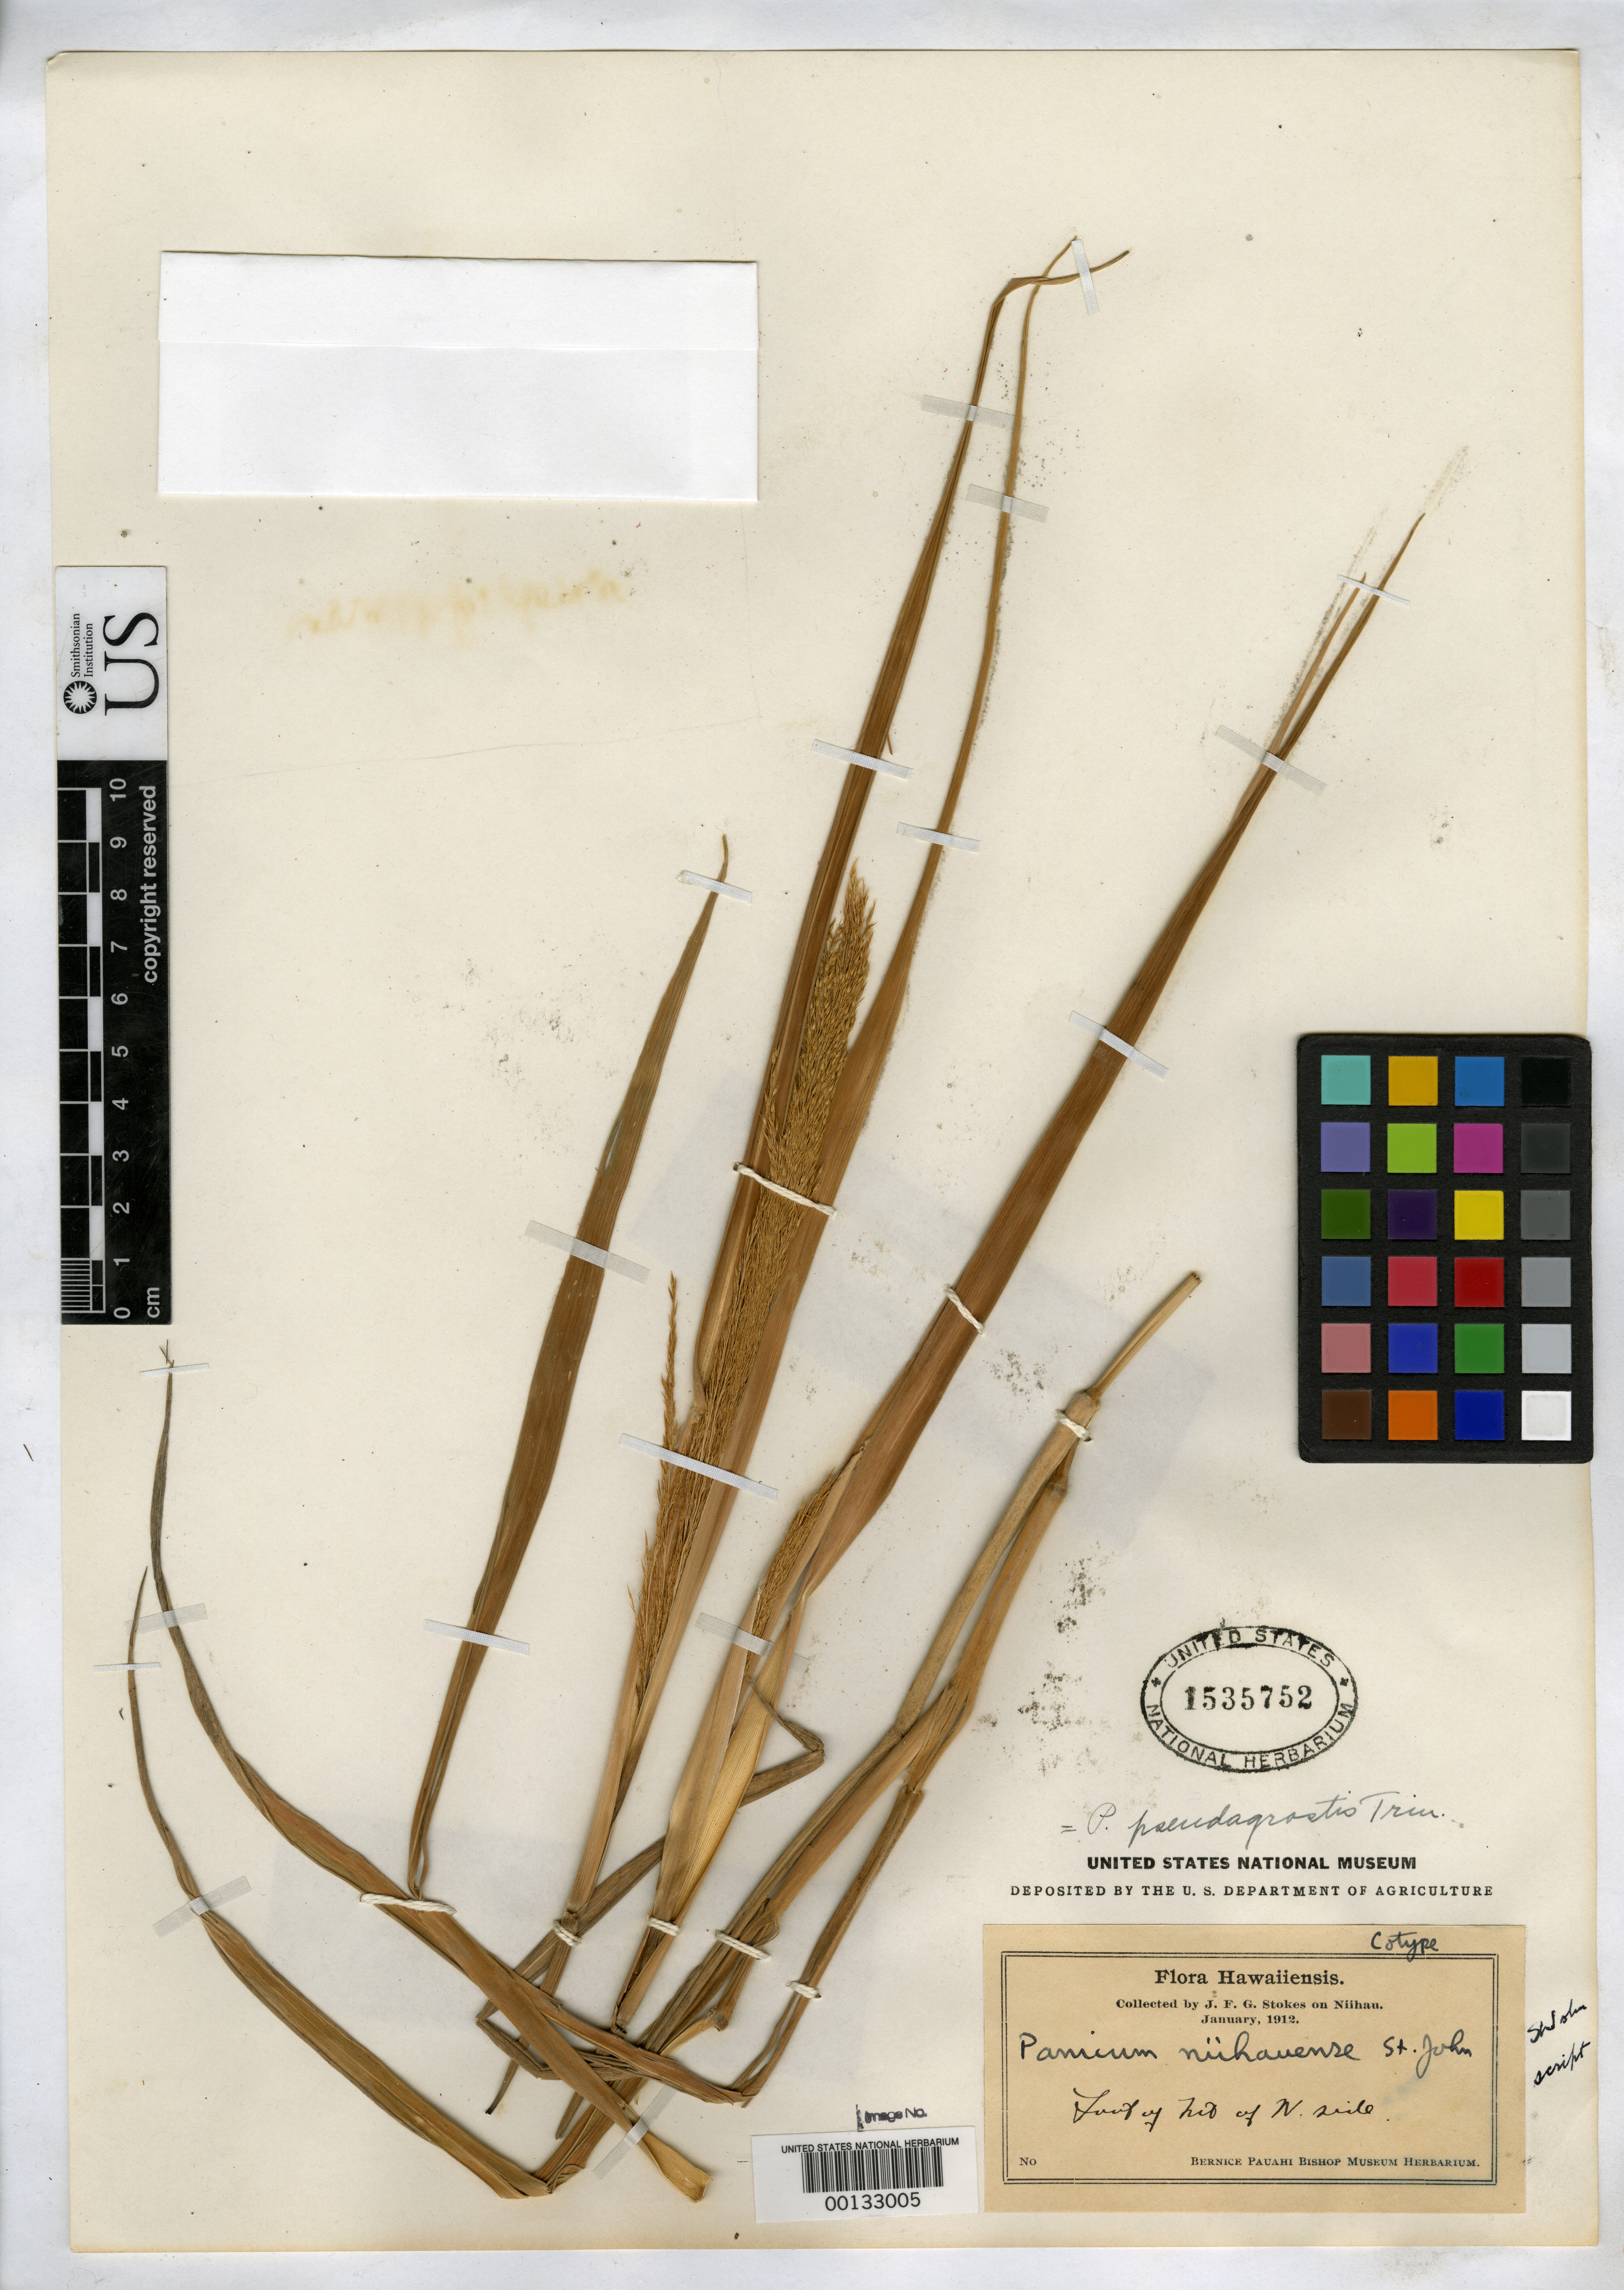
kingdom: Plantae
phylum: Tracheophyta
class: Liliopsida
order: Poales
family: Poaceae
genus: Panicum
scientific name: Panicum niihauense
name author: H. St. John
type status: Isotype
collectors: J. F. G. Stokes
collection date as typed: Jan 1912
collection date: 1912-01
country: United States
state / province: Hawaii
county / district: Kauai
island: Ni'ihau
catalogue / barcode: US 1535752